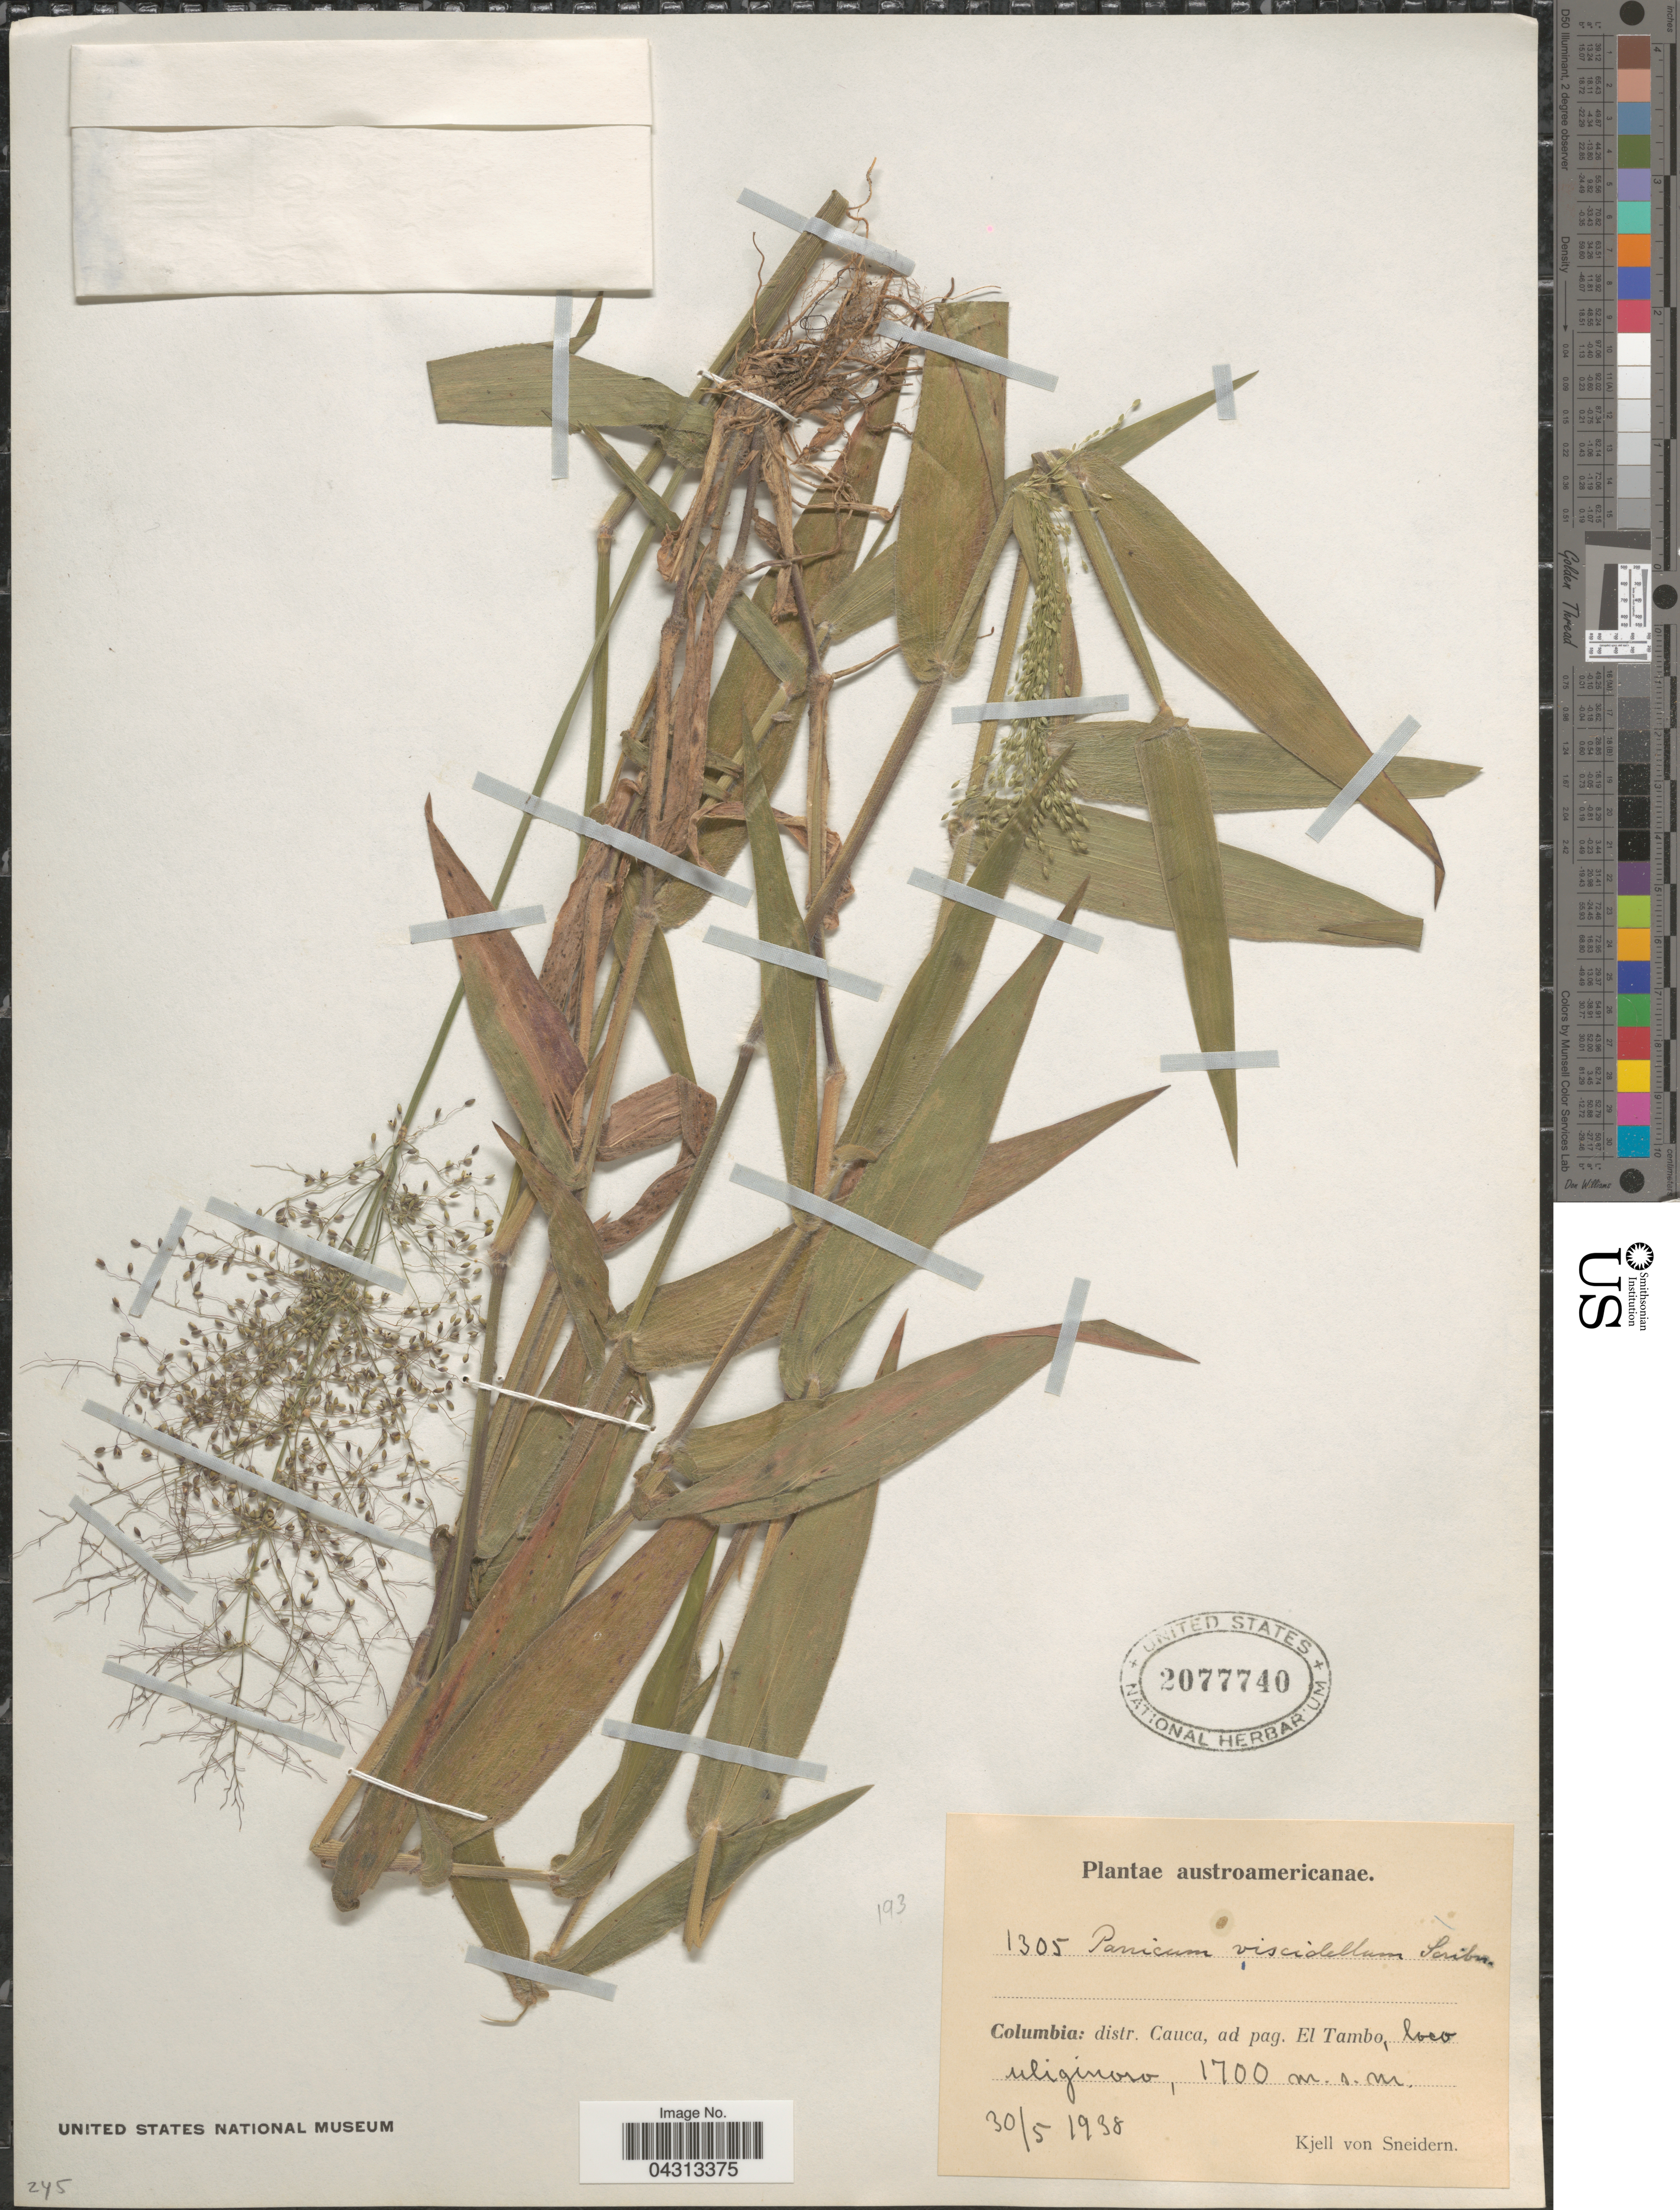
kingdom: Plantae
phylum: Tracheophyta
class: Liliopsida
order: Poales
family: Poaceae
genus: Dichanthelium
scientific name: Dichanthelium viscidellum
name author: (Scribn.) Gould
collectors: K. von Sneidern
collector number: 1305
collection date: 1938-05-30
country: Colombia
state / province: Cauca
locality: Austroamericanae. Distr. Cauca, ad pag. El Tambo.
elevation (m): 1700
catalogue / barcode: US 2077740